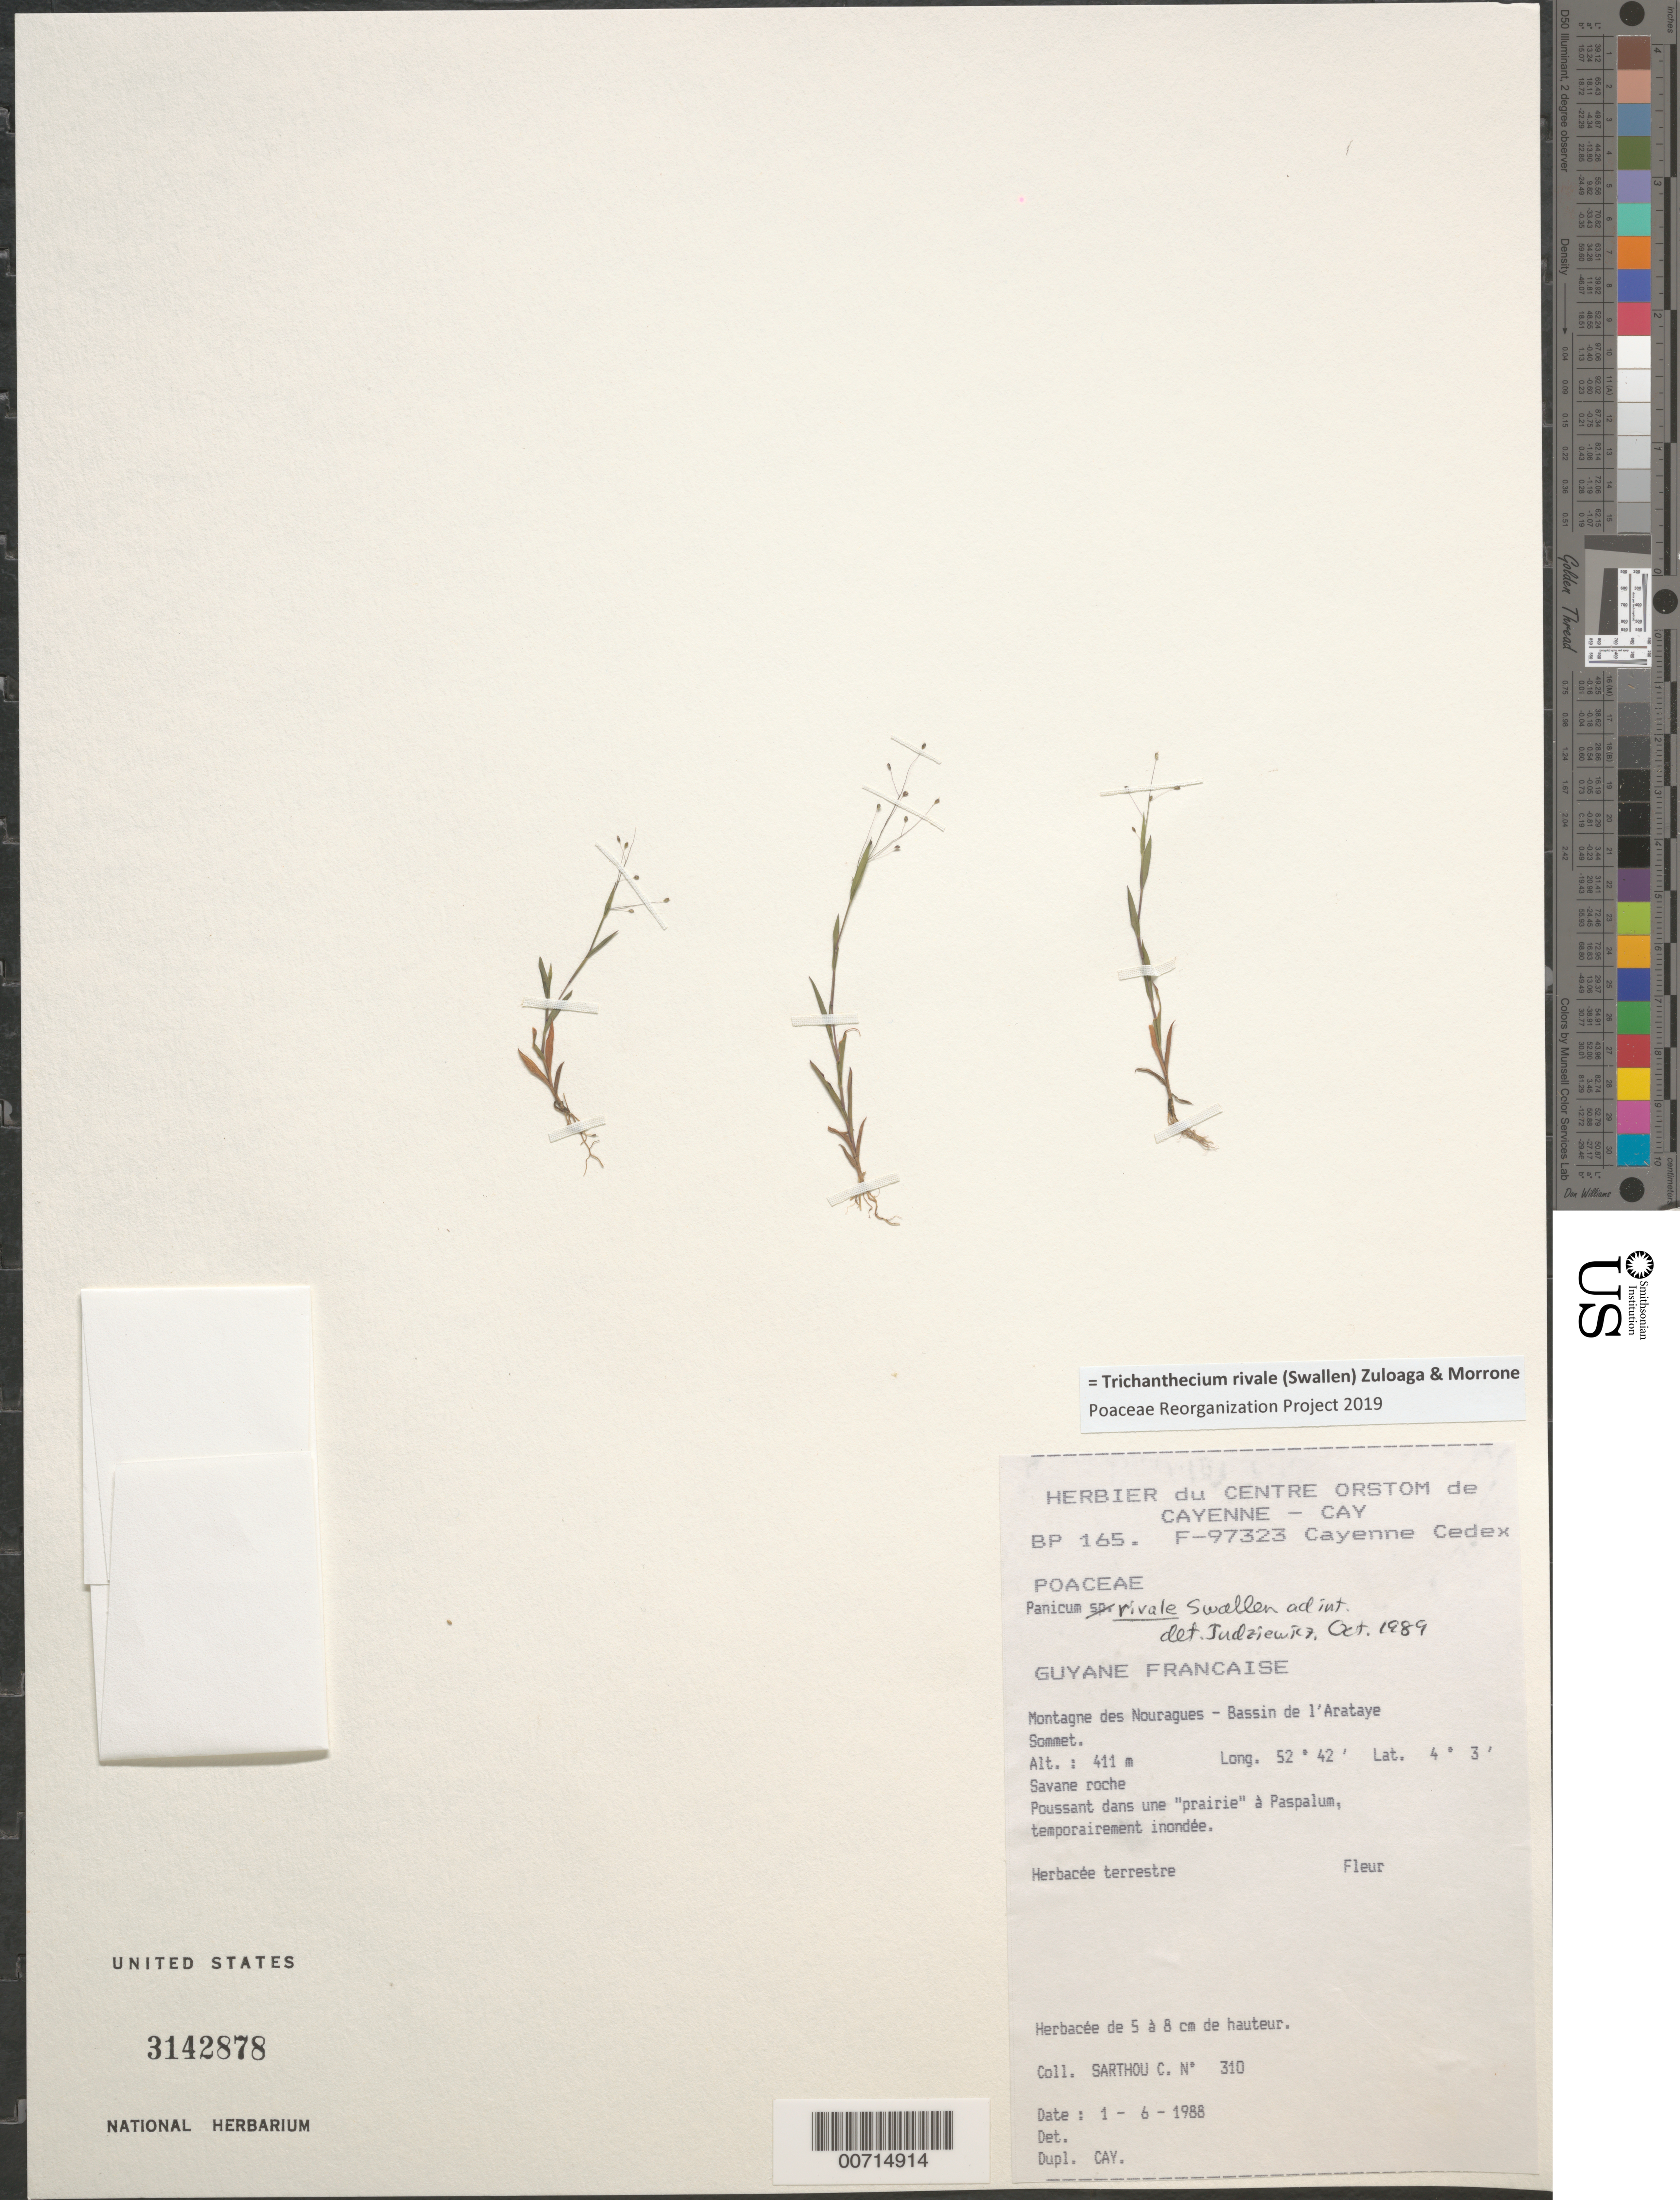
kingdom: Plantae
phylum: Tracheophyta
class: Liliopsida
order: Poales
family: Poaceae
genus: Trichanthecium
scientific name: Trichanthecium rivale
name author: (Swallen) Zuloaga & Morrone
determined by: Poaceae Reorganization Project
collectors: C. Sarthou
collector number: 310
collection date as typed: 1 Jun 1988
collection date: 1988-06-01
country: French Guiana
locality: Montagnes des Nouragues, Bassin de l'Arataye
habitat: Savane roche, Poussant dans une "prairie" à Paspalum, temporairement inondée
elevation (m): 411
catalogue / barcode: US 3142878